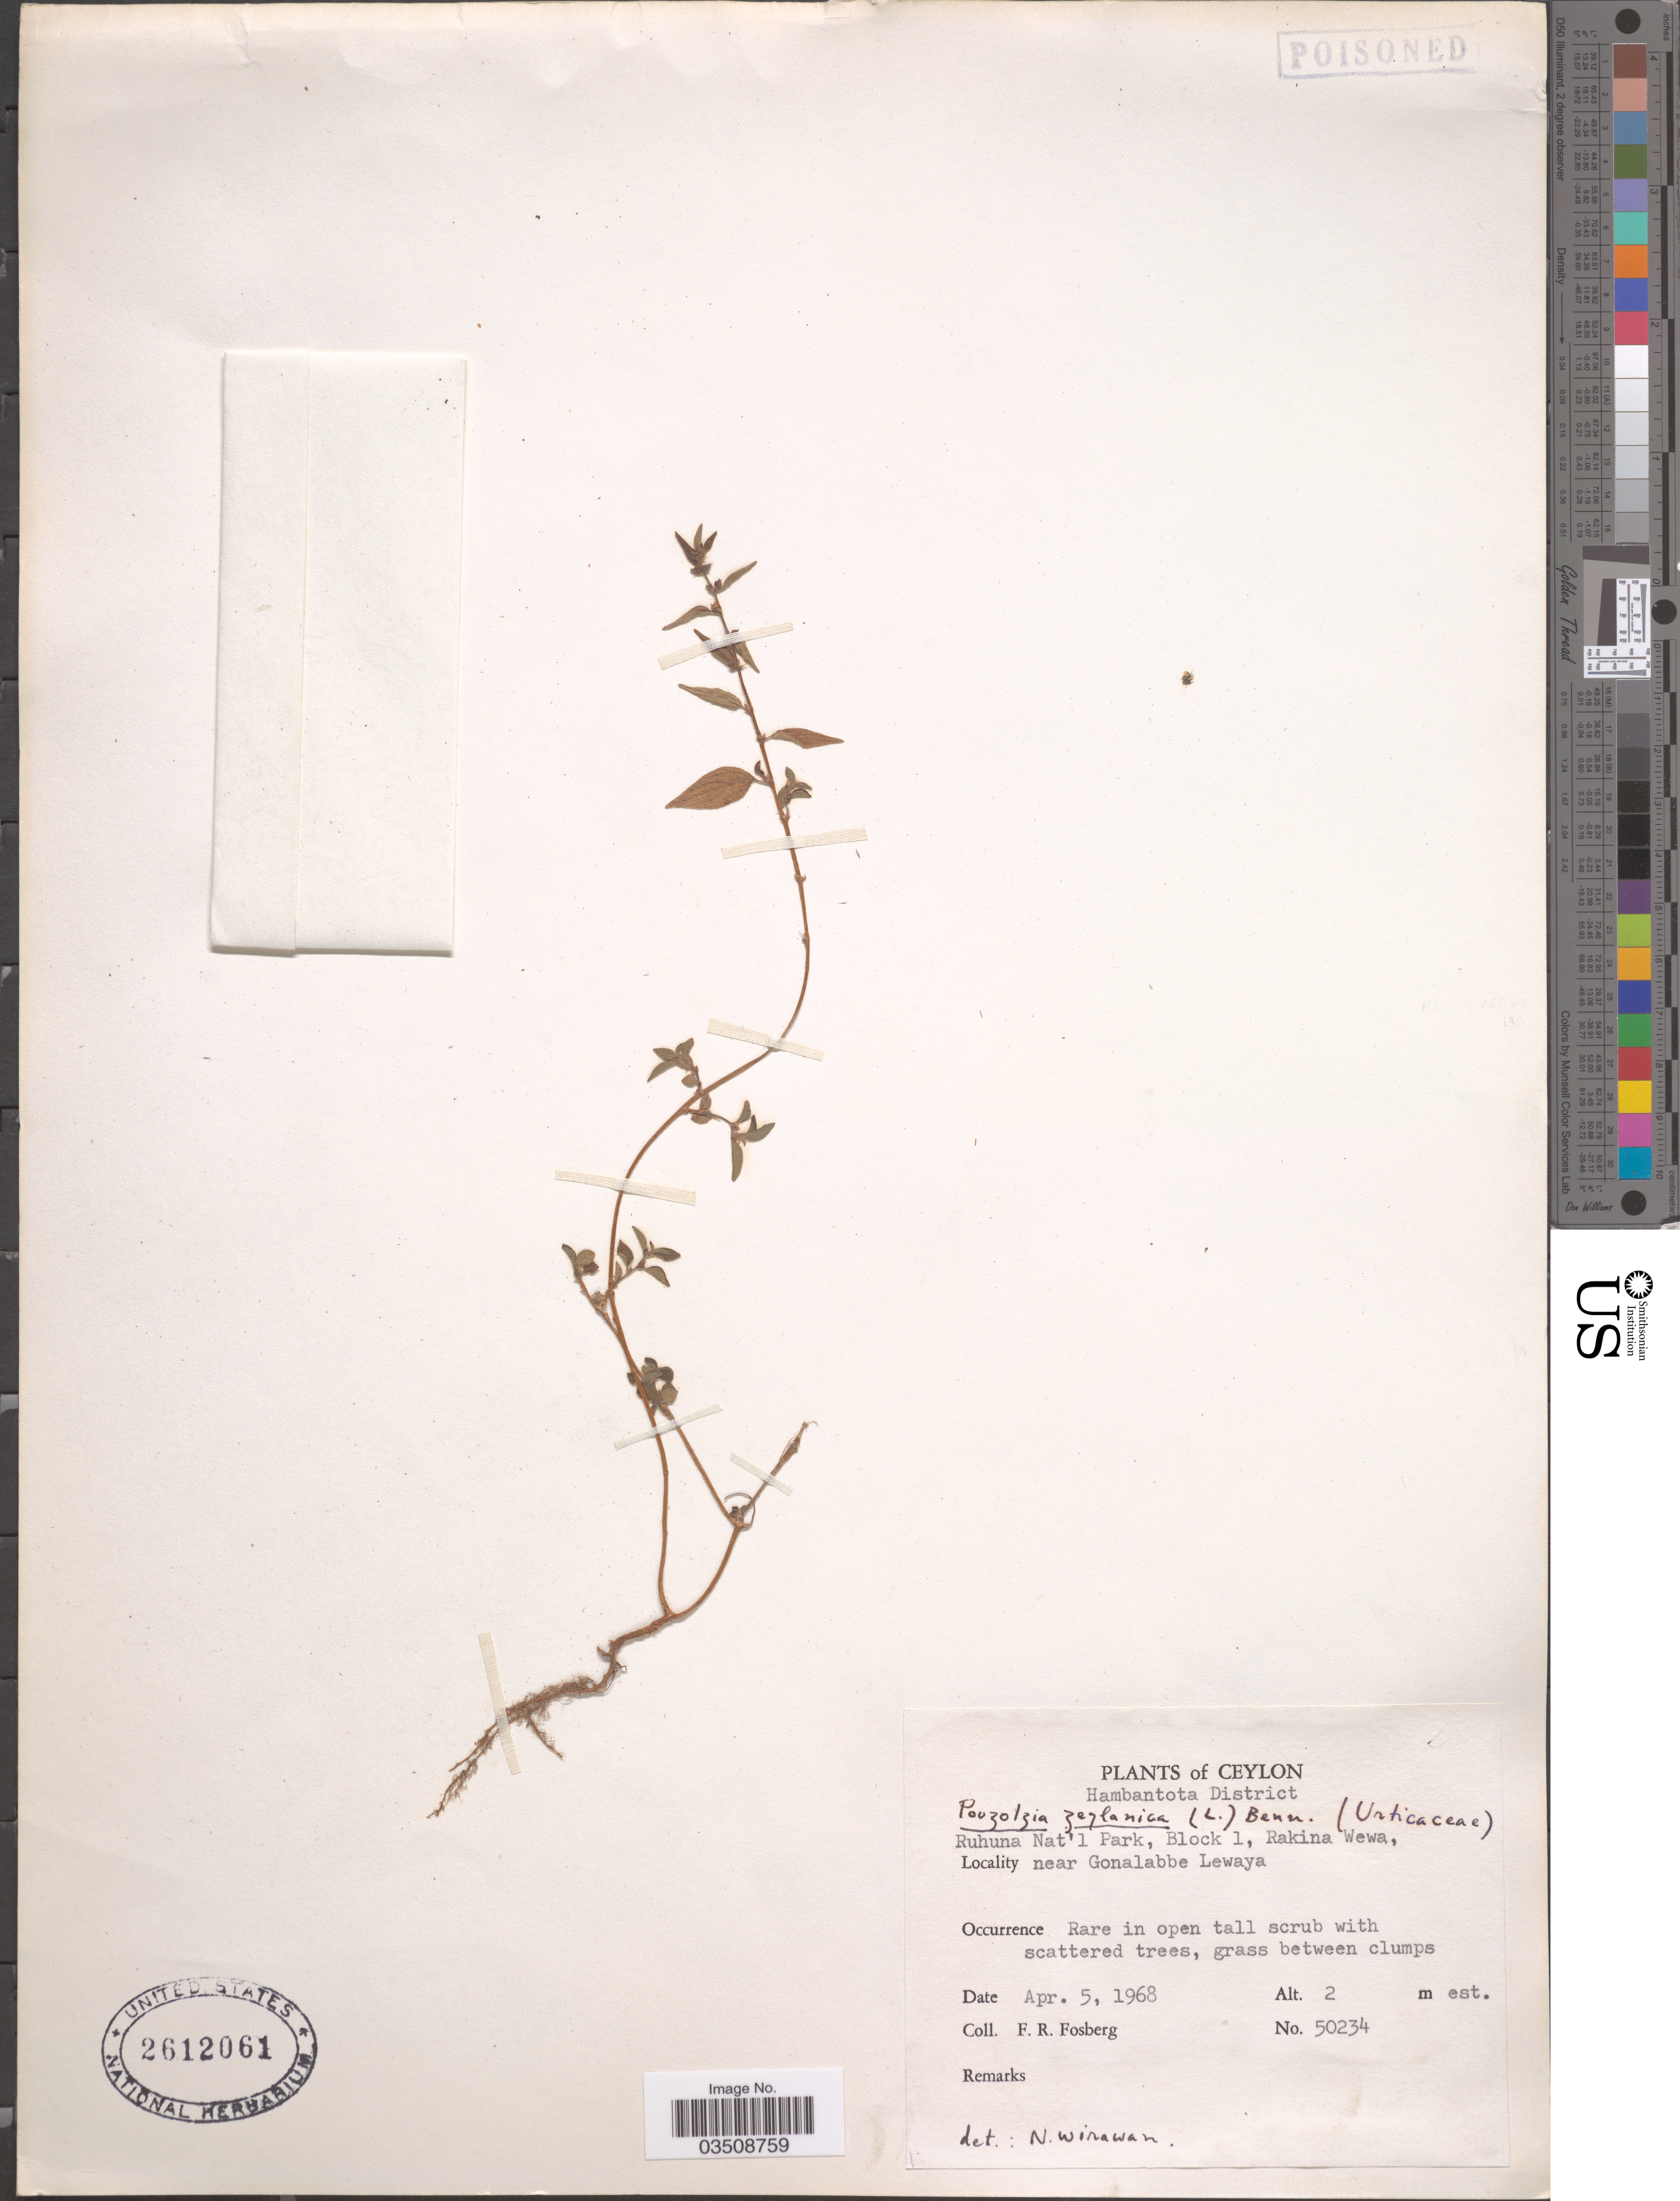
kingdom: Plantae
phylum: Tracheophyta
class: Magnoliopsida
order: Rosales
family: Urticaceae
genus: Pouzolzia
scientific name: Pouzolzia zeylanica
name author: (L.) Benn.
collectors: F. R. Fosberg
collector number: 50234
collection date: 1968-04-05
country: Sri Lanka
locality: Ceylon. Hambantota District. Ruhuna Nat'l Park, Block 1. Rakina Wewa, near Gonalabbe Lewaya.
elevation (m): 2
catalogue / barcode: US 2612061